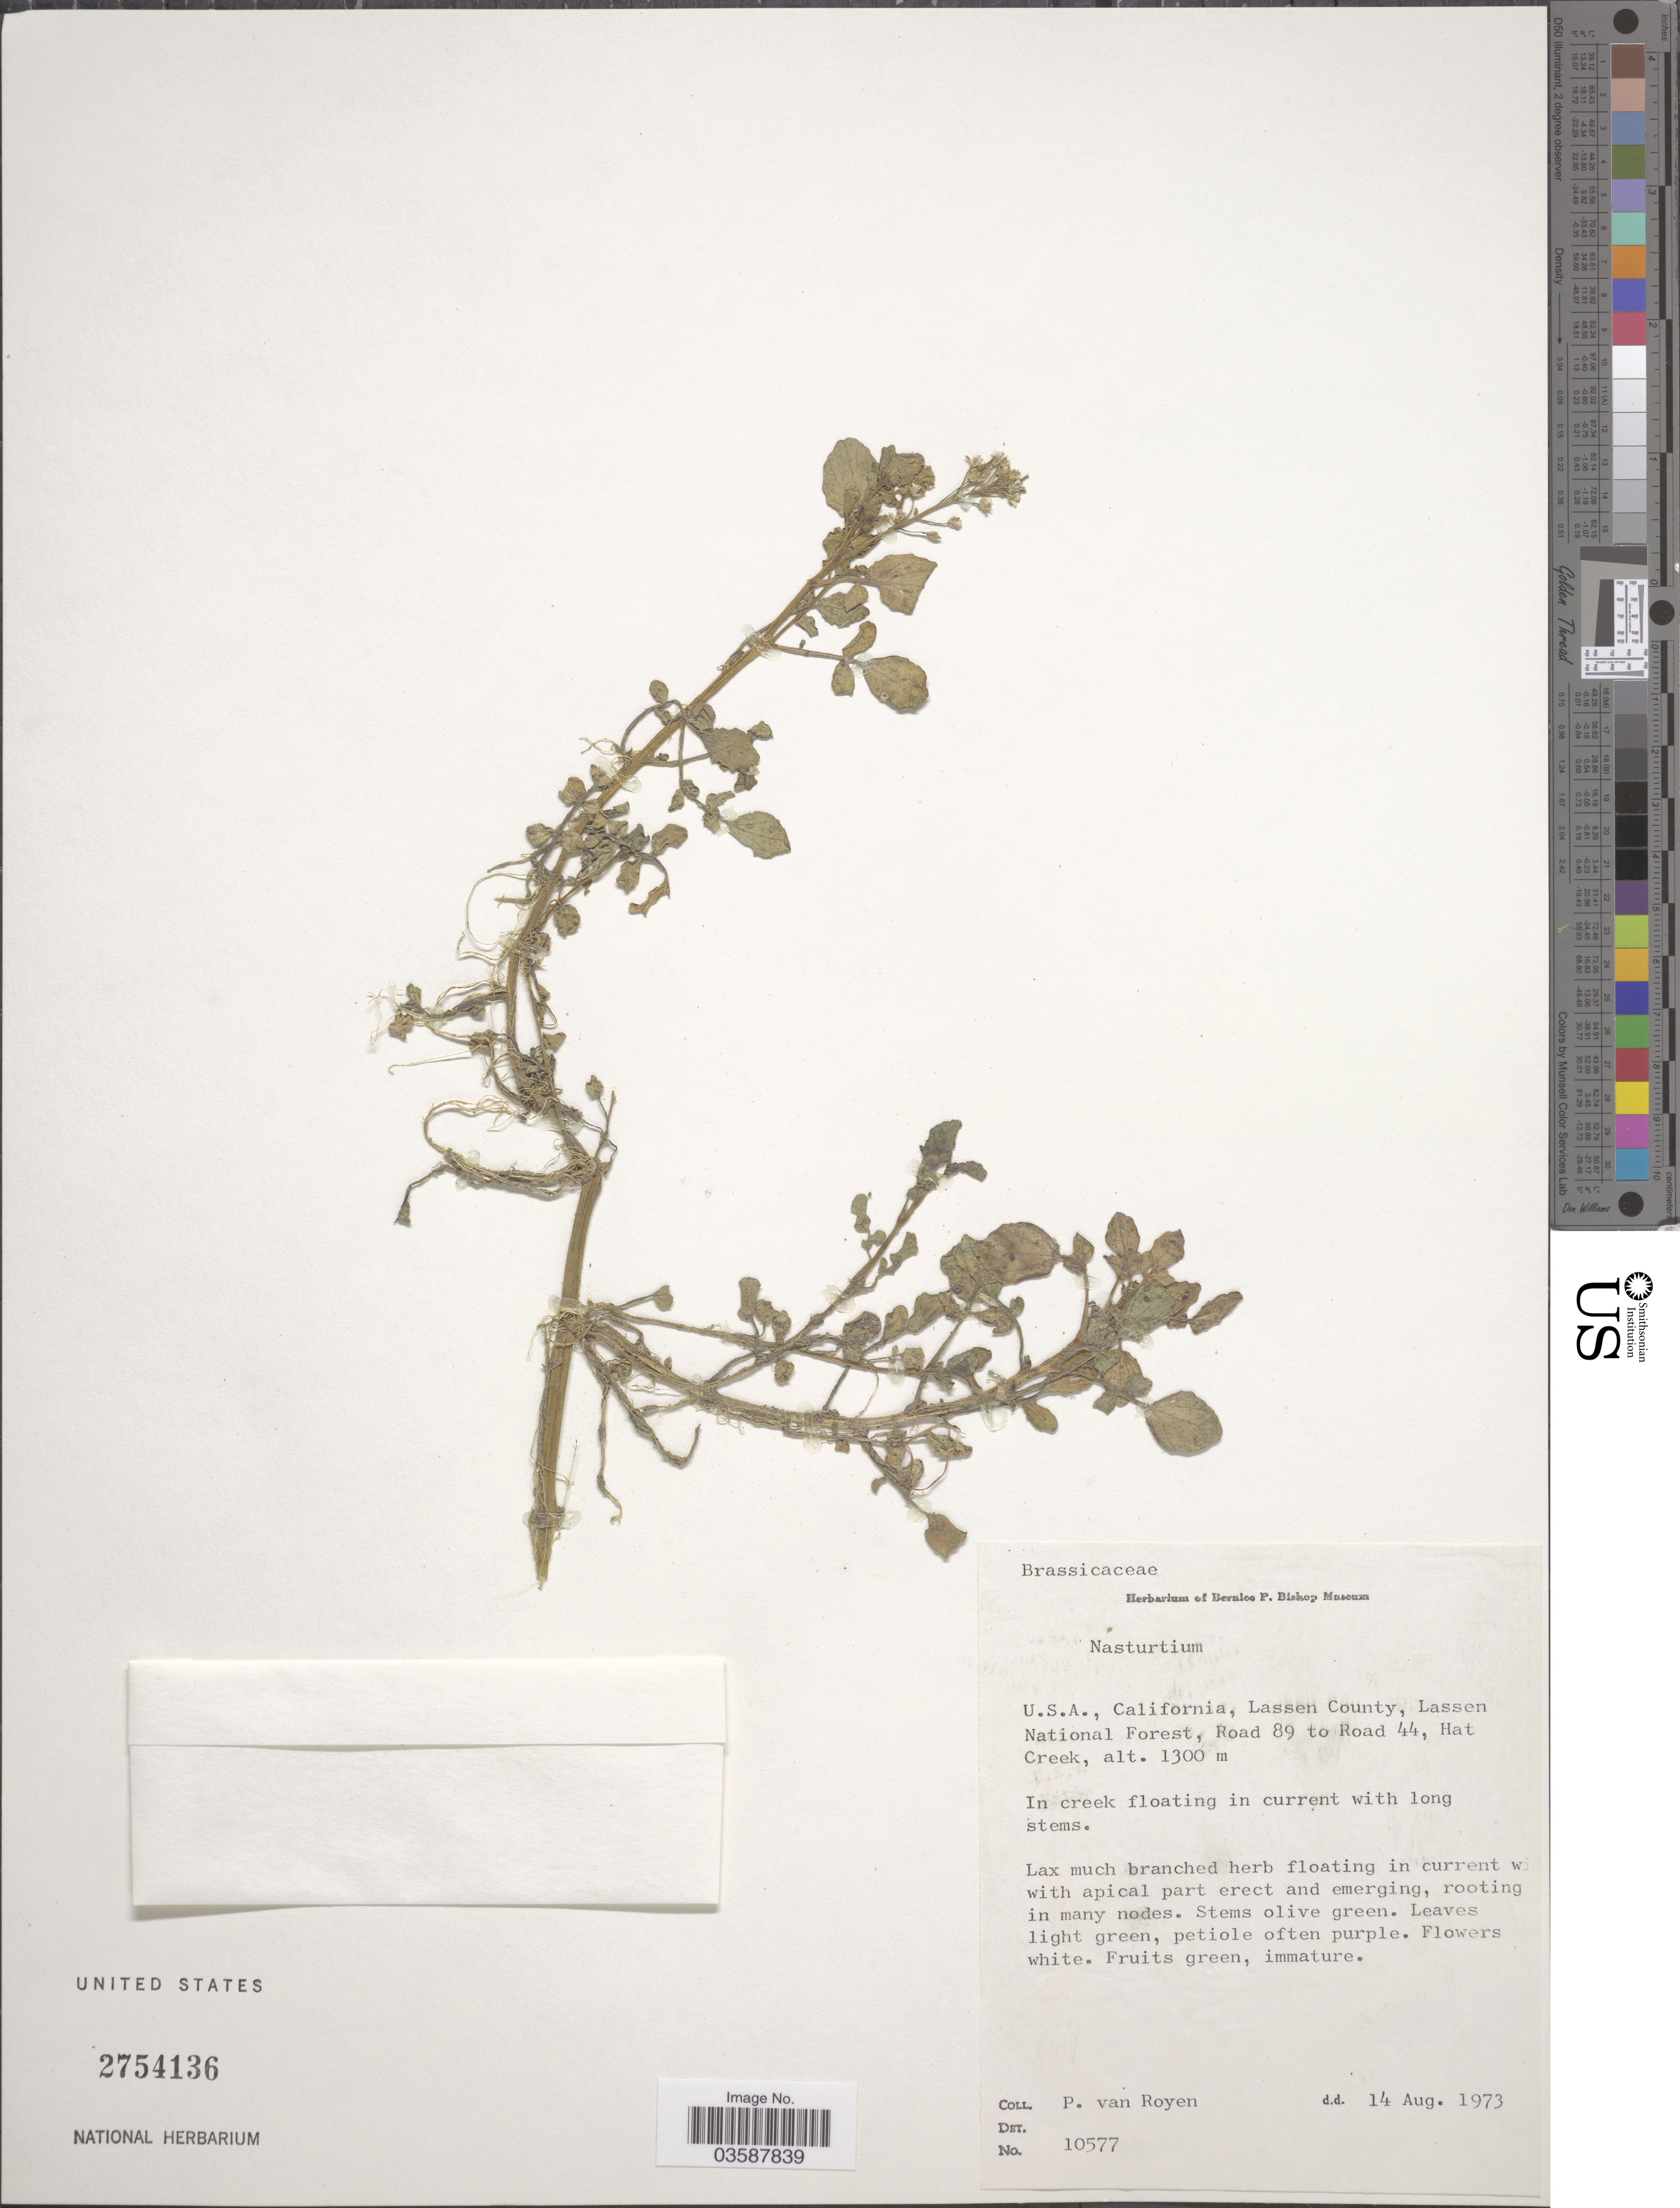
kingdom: Plantae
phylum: Tracheophyta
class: Magnoliopsida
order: Brassicales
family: Brassicaceae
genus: Rorippa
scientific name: Rorippa sp.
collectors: P. van Royen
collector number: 10577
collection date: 1973-08-14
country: United States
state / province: California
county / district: Lassen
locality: Lassen County, Lassen National Forest, Road 89 to Road 44, Hat Creek.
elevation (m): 1300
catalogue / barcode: US 2754136